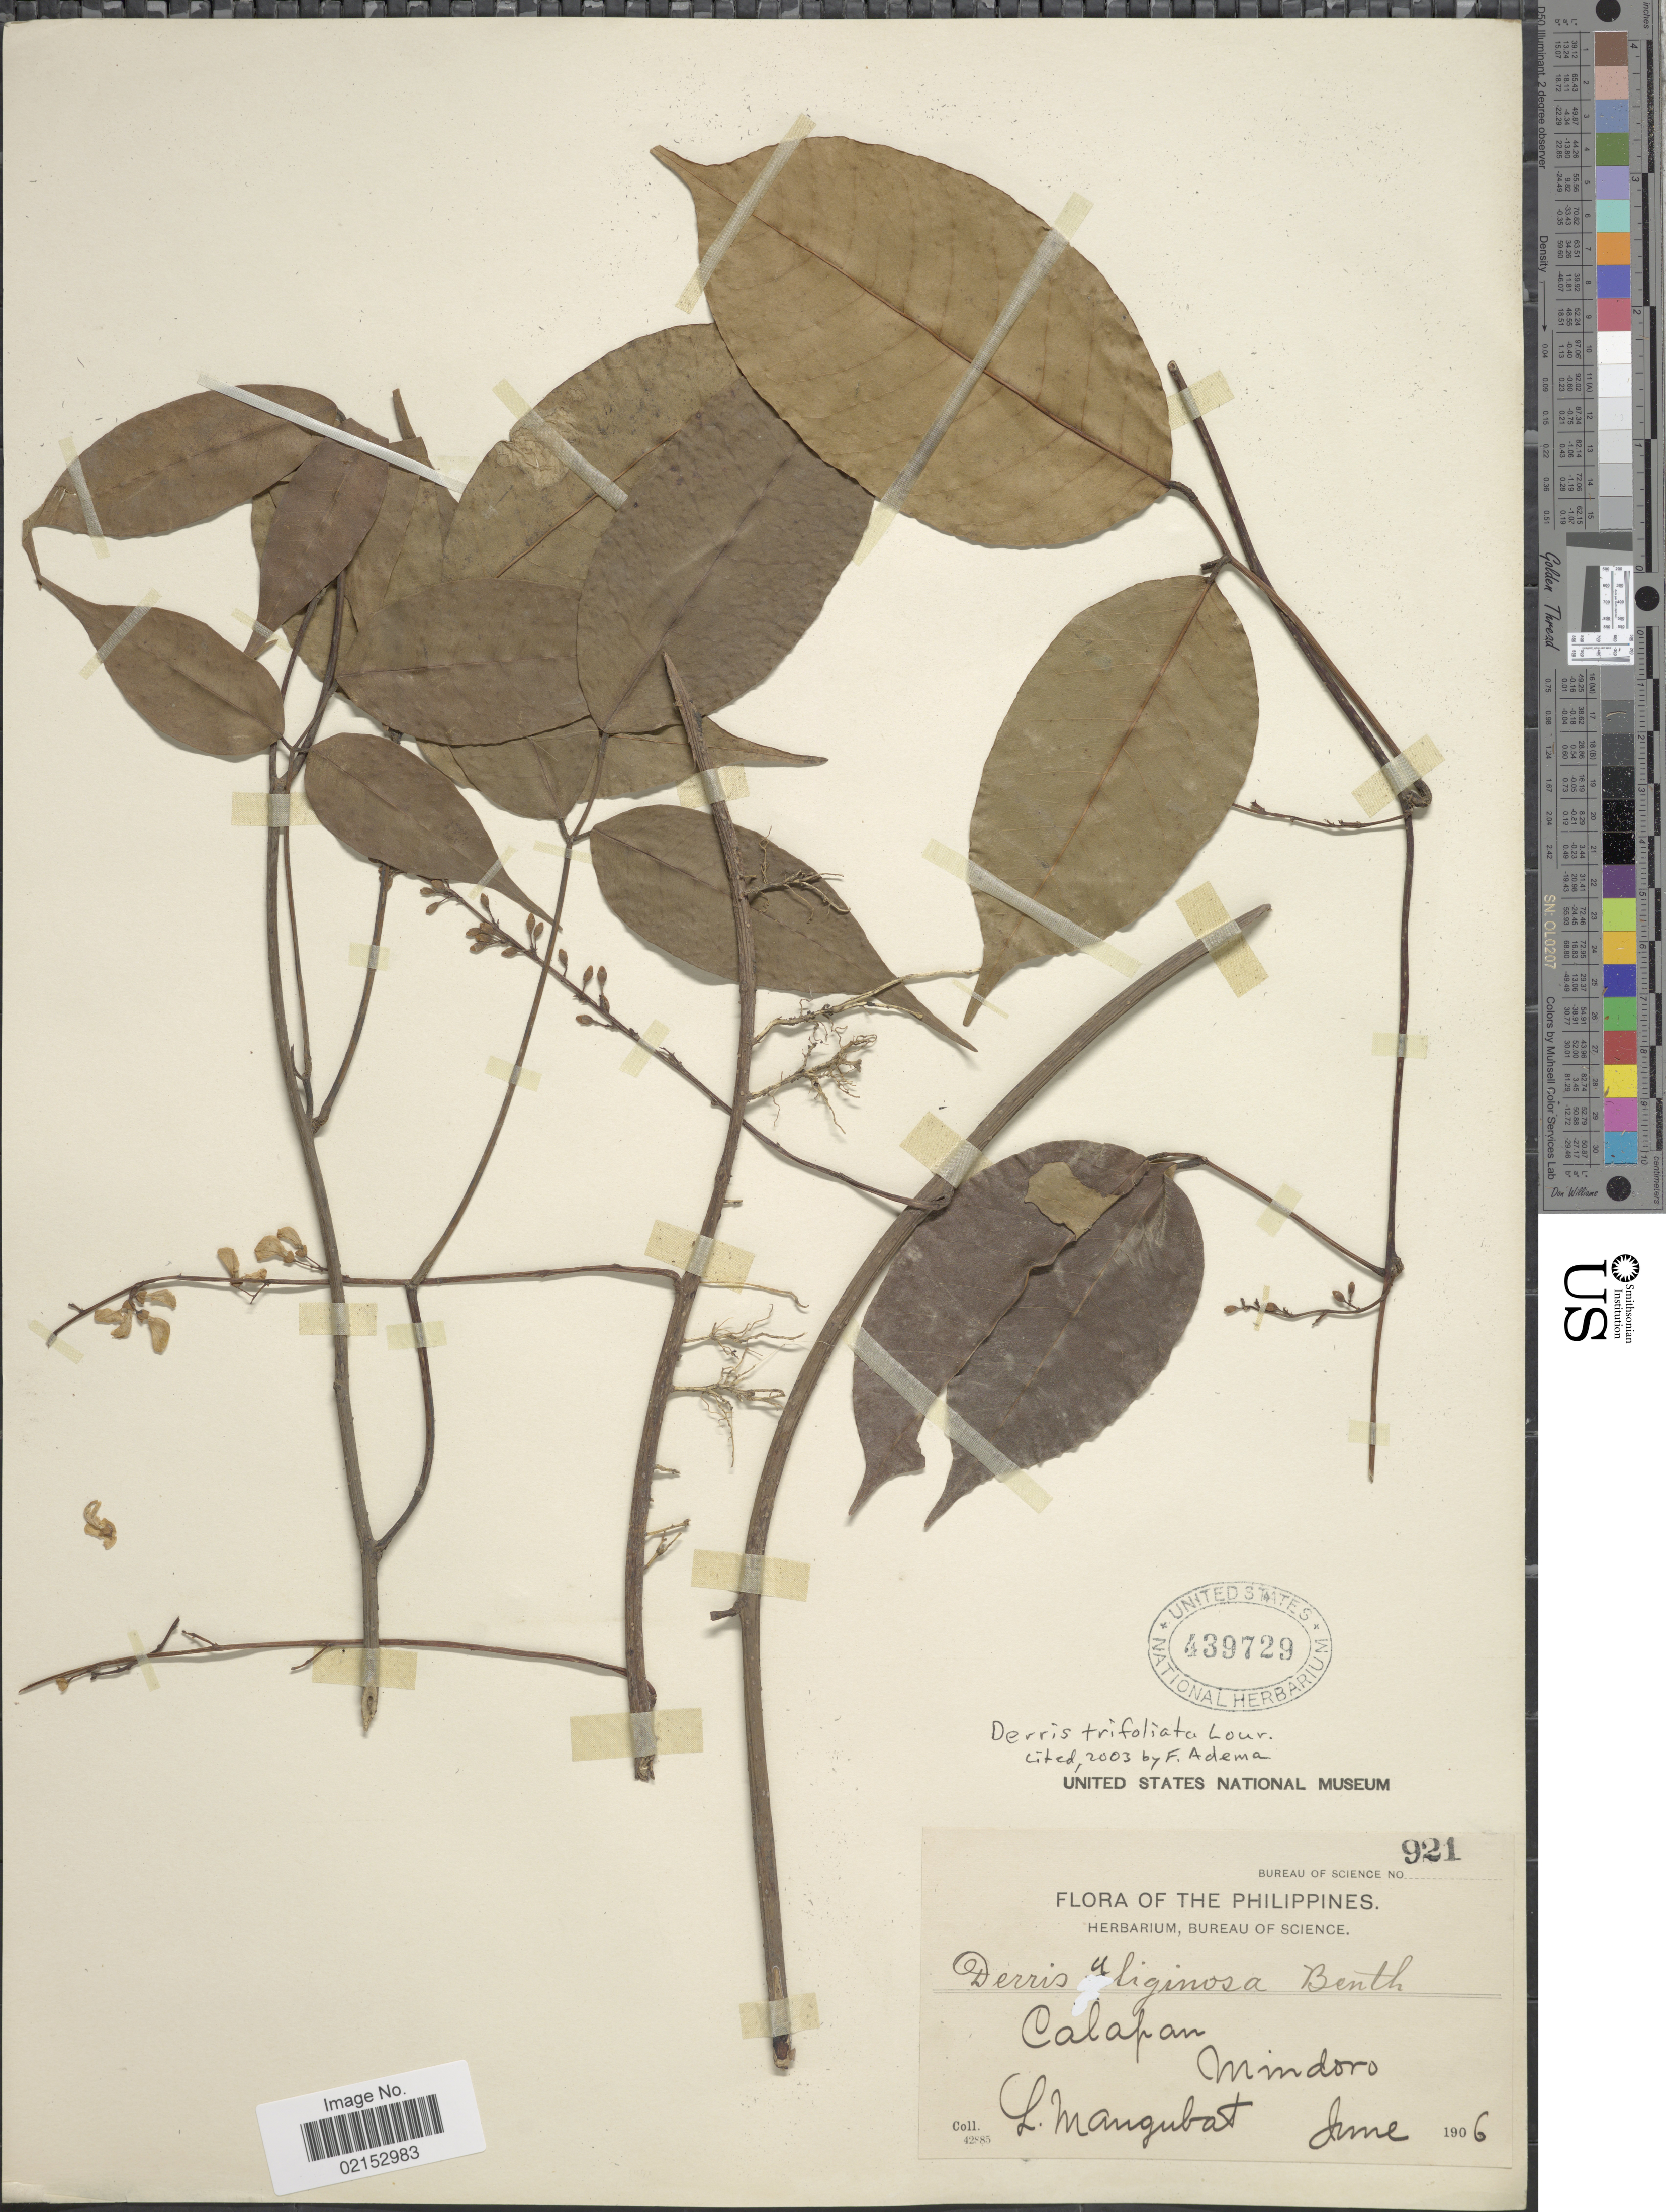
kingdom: Plantae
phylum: Tracheophyta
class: Magnoliopsida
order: Fabales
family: Fabaceae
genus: Derris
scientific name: Derris trifoliata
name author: Lour.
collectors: L. Mangubat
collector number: Bureau of Science 921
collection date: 1906-06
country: Philippines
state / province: Mimaropa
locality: Calapan, Mindoro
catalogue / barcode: US 439729